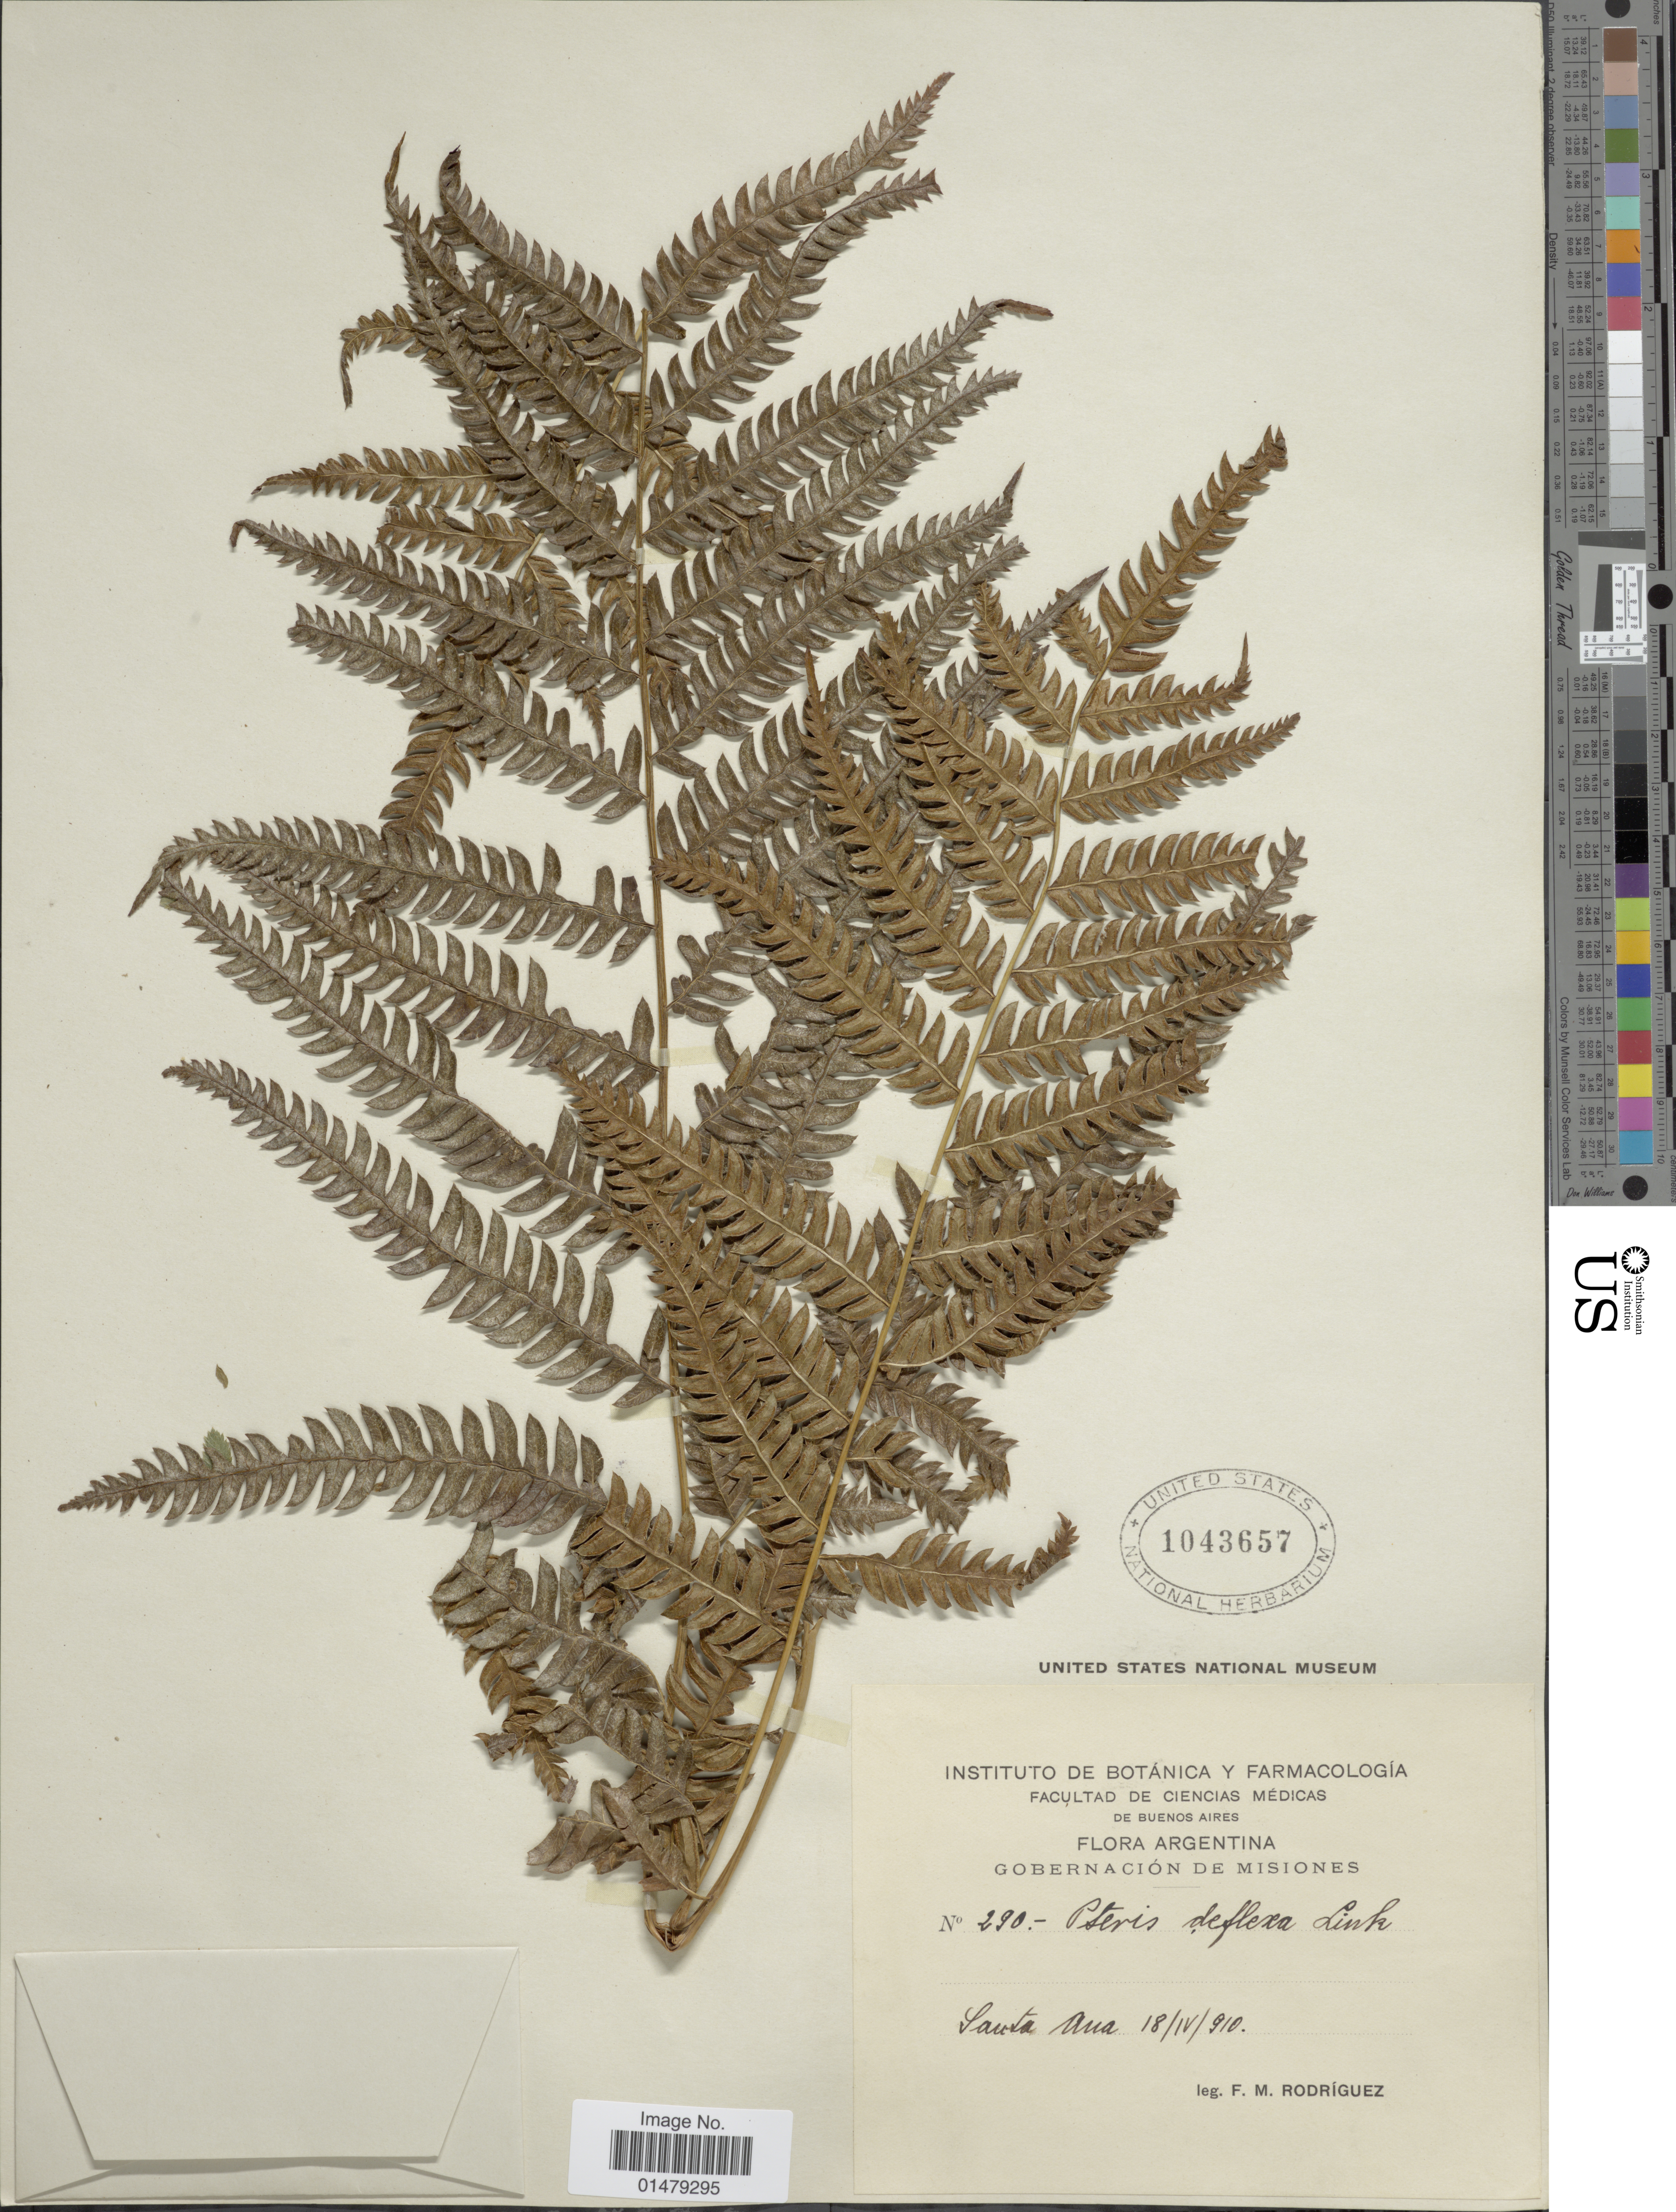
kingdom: Plantae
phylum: Tracheophyta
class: Polypodiopsida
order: Polypodiales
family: Pteridaceae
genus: Pteris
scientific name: Pteris deflexa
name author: Link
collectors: F. M. Rodriguez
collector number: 290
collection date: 1910-04-18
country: Argentina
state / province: Misiones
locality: Gobernacion de Misiones. Santa Ana.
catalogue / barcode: US 1043657